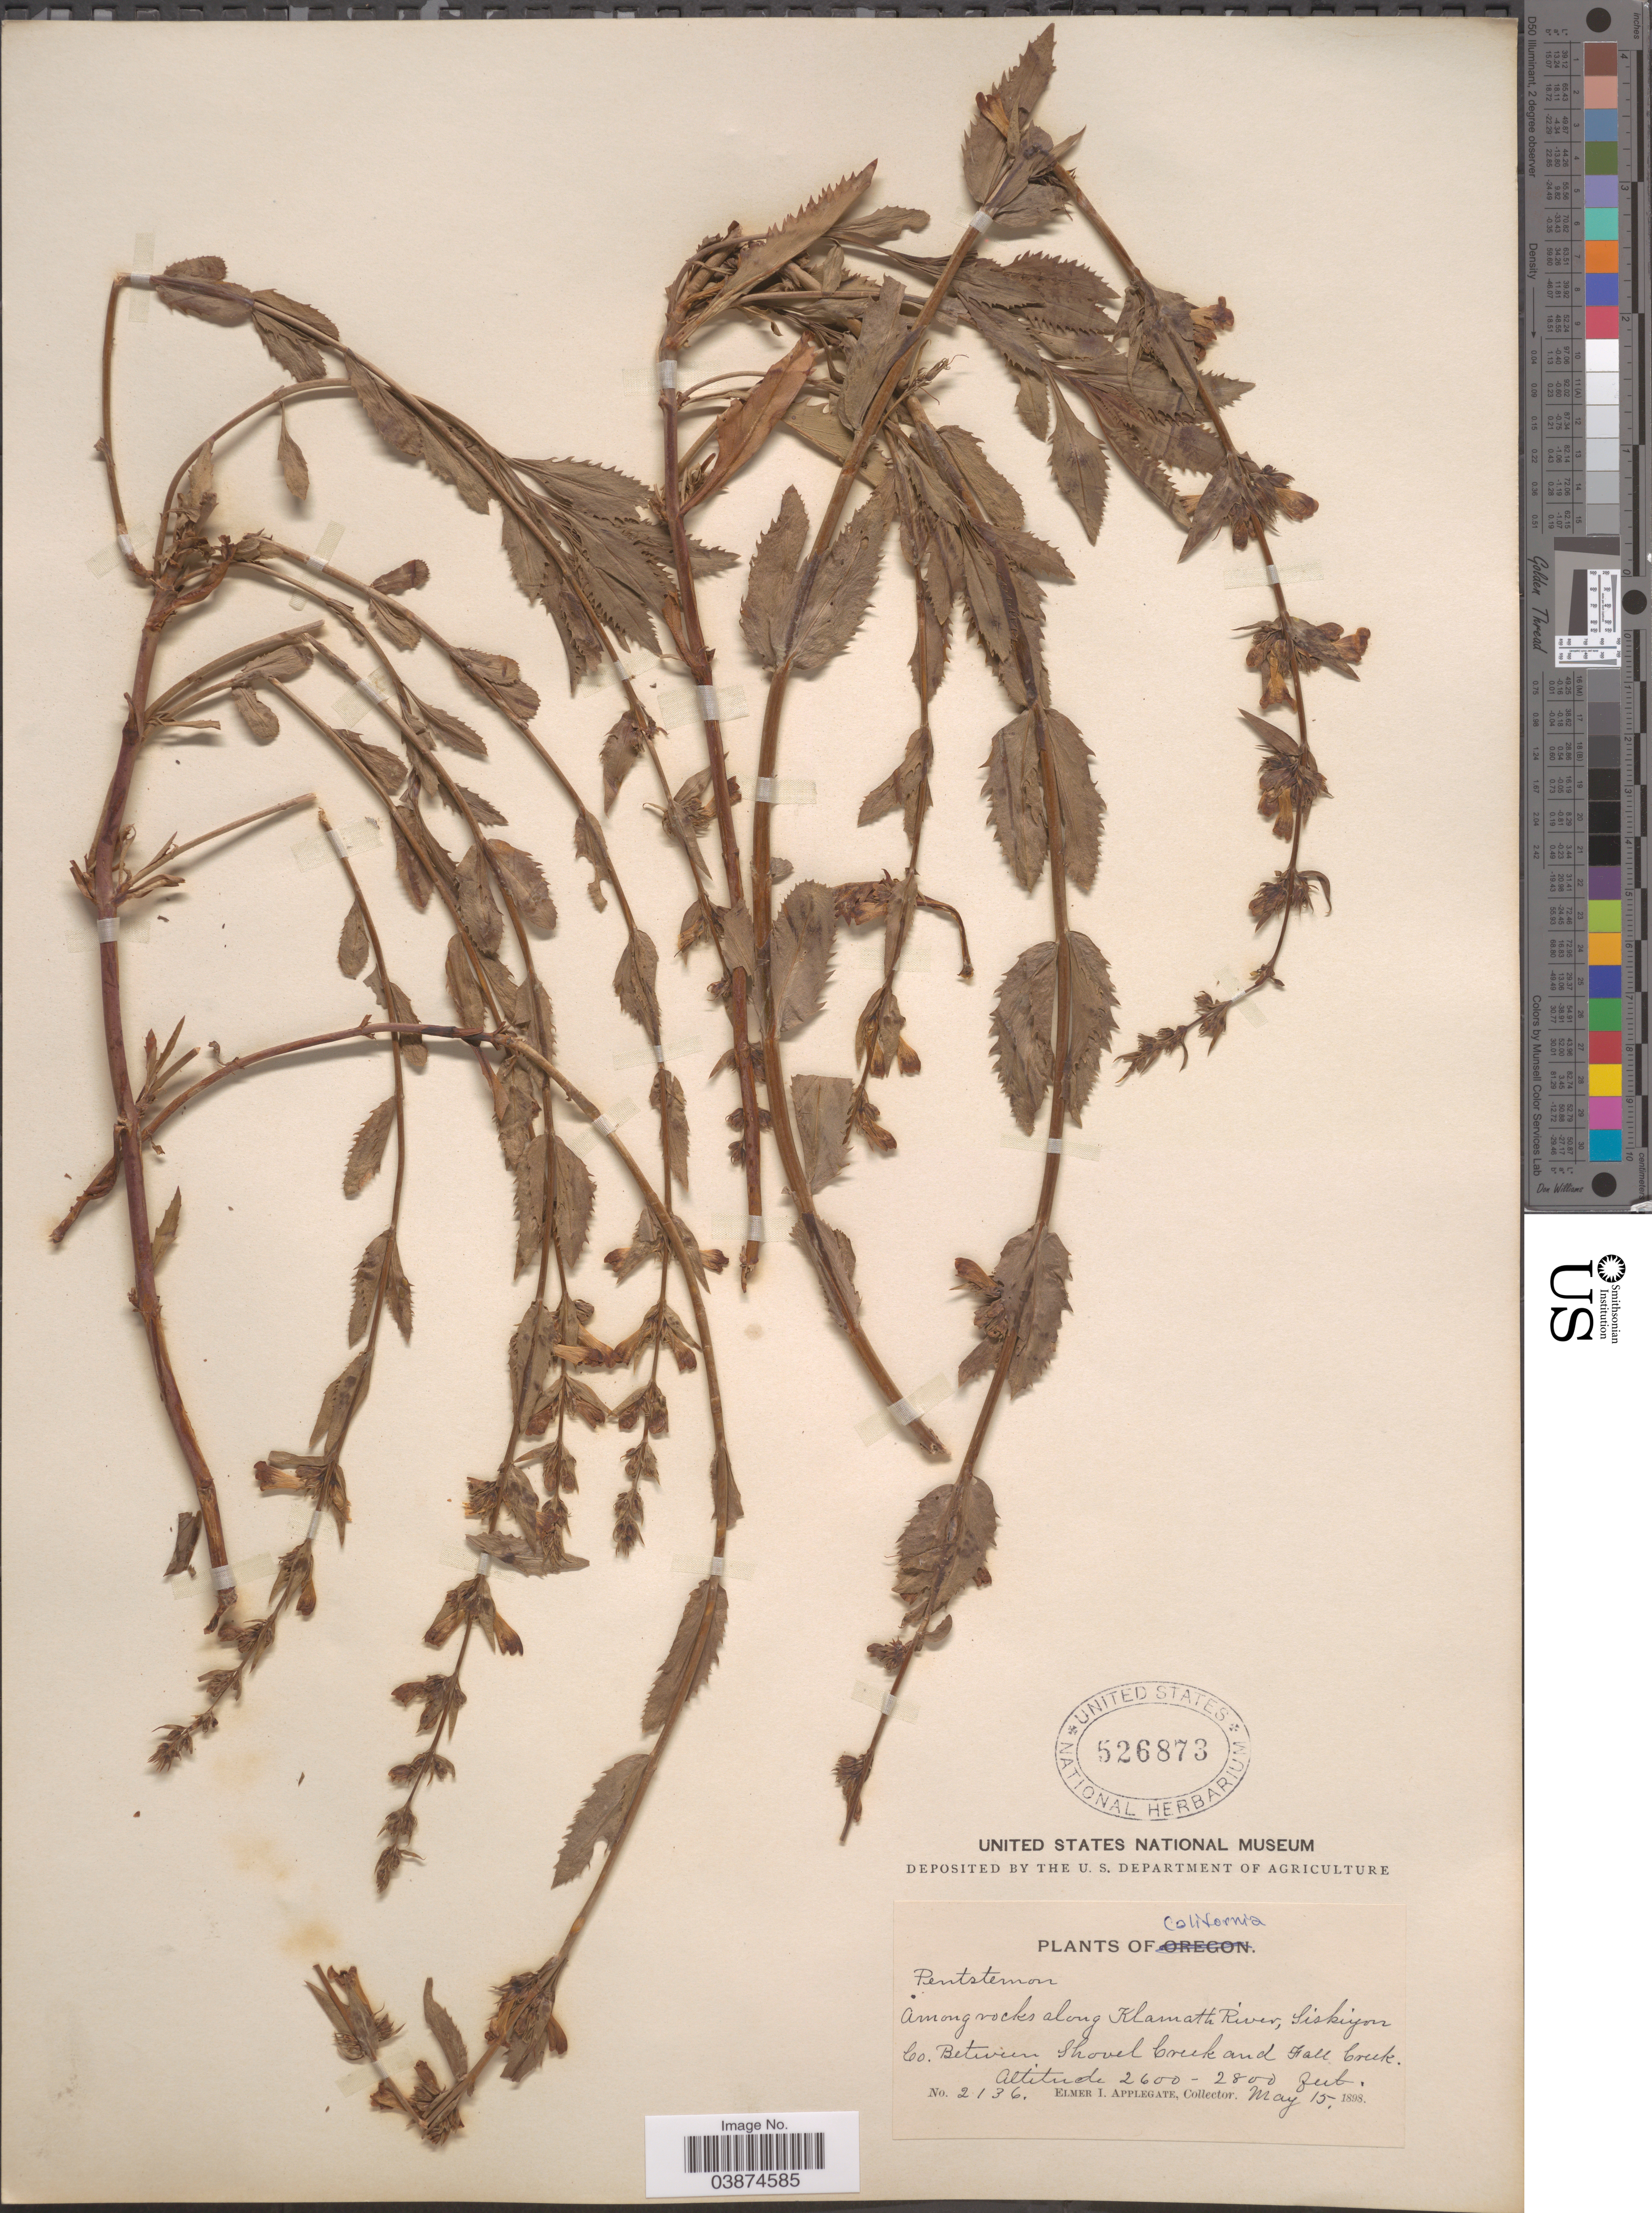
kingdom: Plantae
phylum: Tracheophyta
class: Magnoliopsida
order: Lamiales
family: Plantaginaceae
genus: Penstemon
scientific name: Penstemon deustus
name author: Douglas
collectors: E. I. Applegate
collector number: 2136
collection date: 1898-05-15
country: United States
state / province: California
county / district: Siskiyou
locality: Among rocks along Klamath River, Siskiyou Co. Between Shovel Creek and Fall Creek.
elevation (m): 792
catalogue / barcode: US 526873